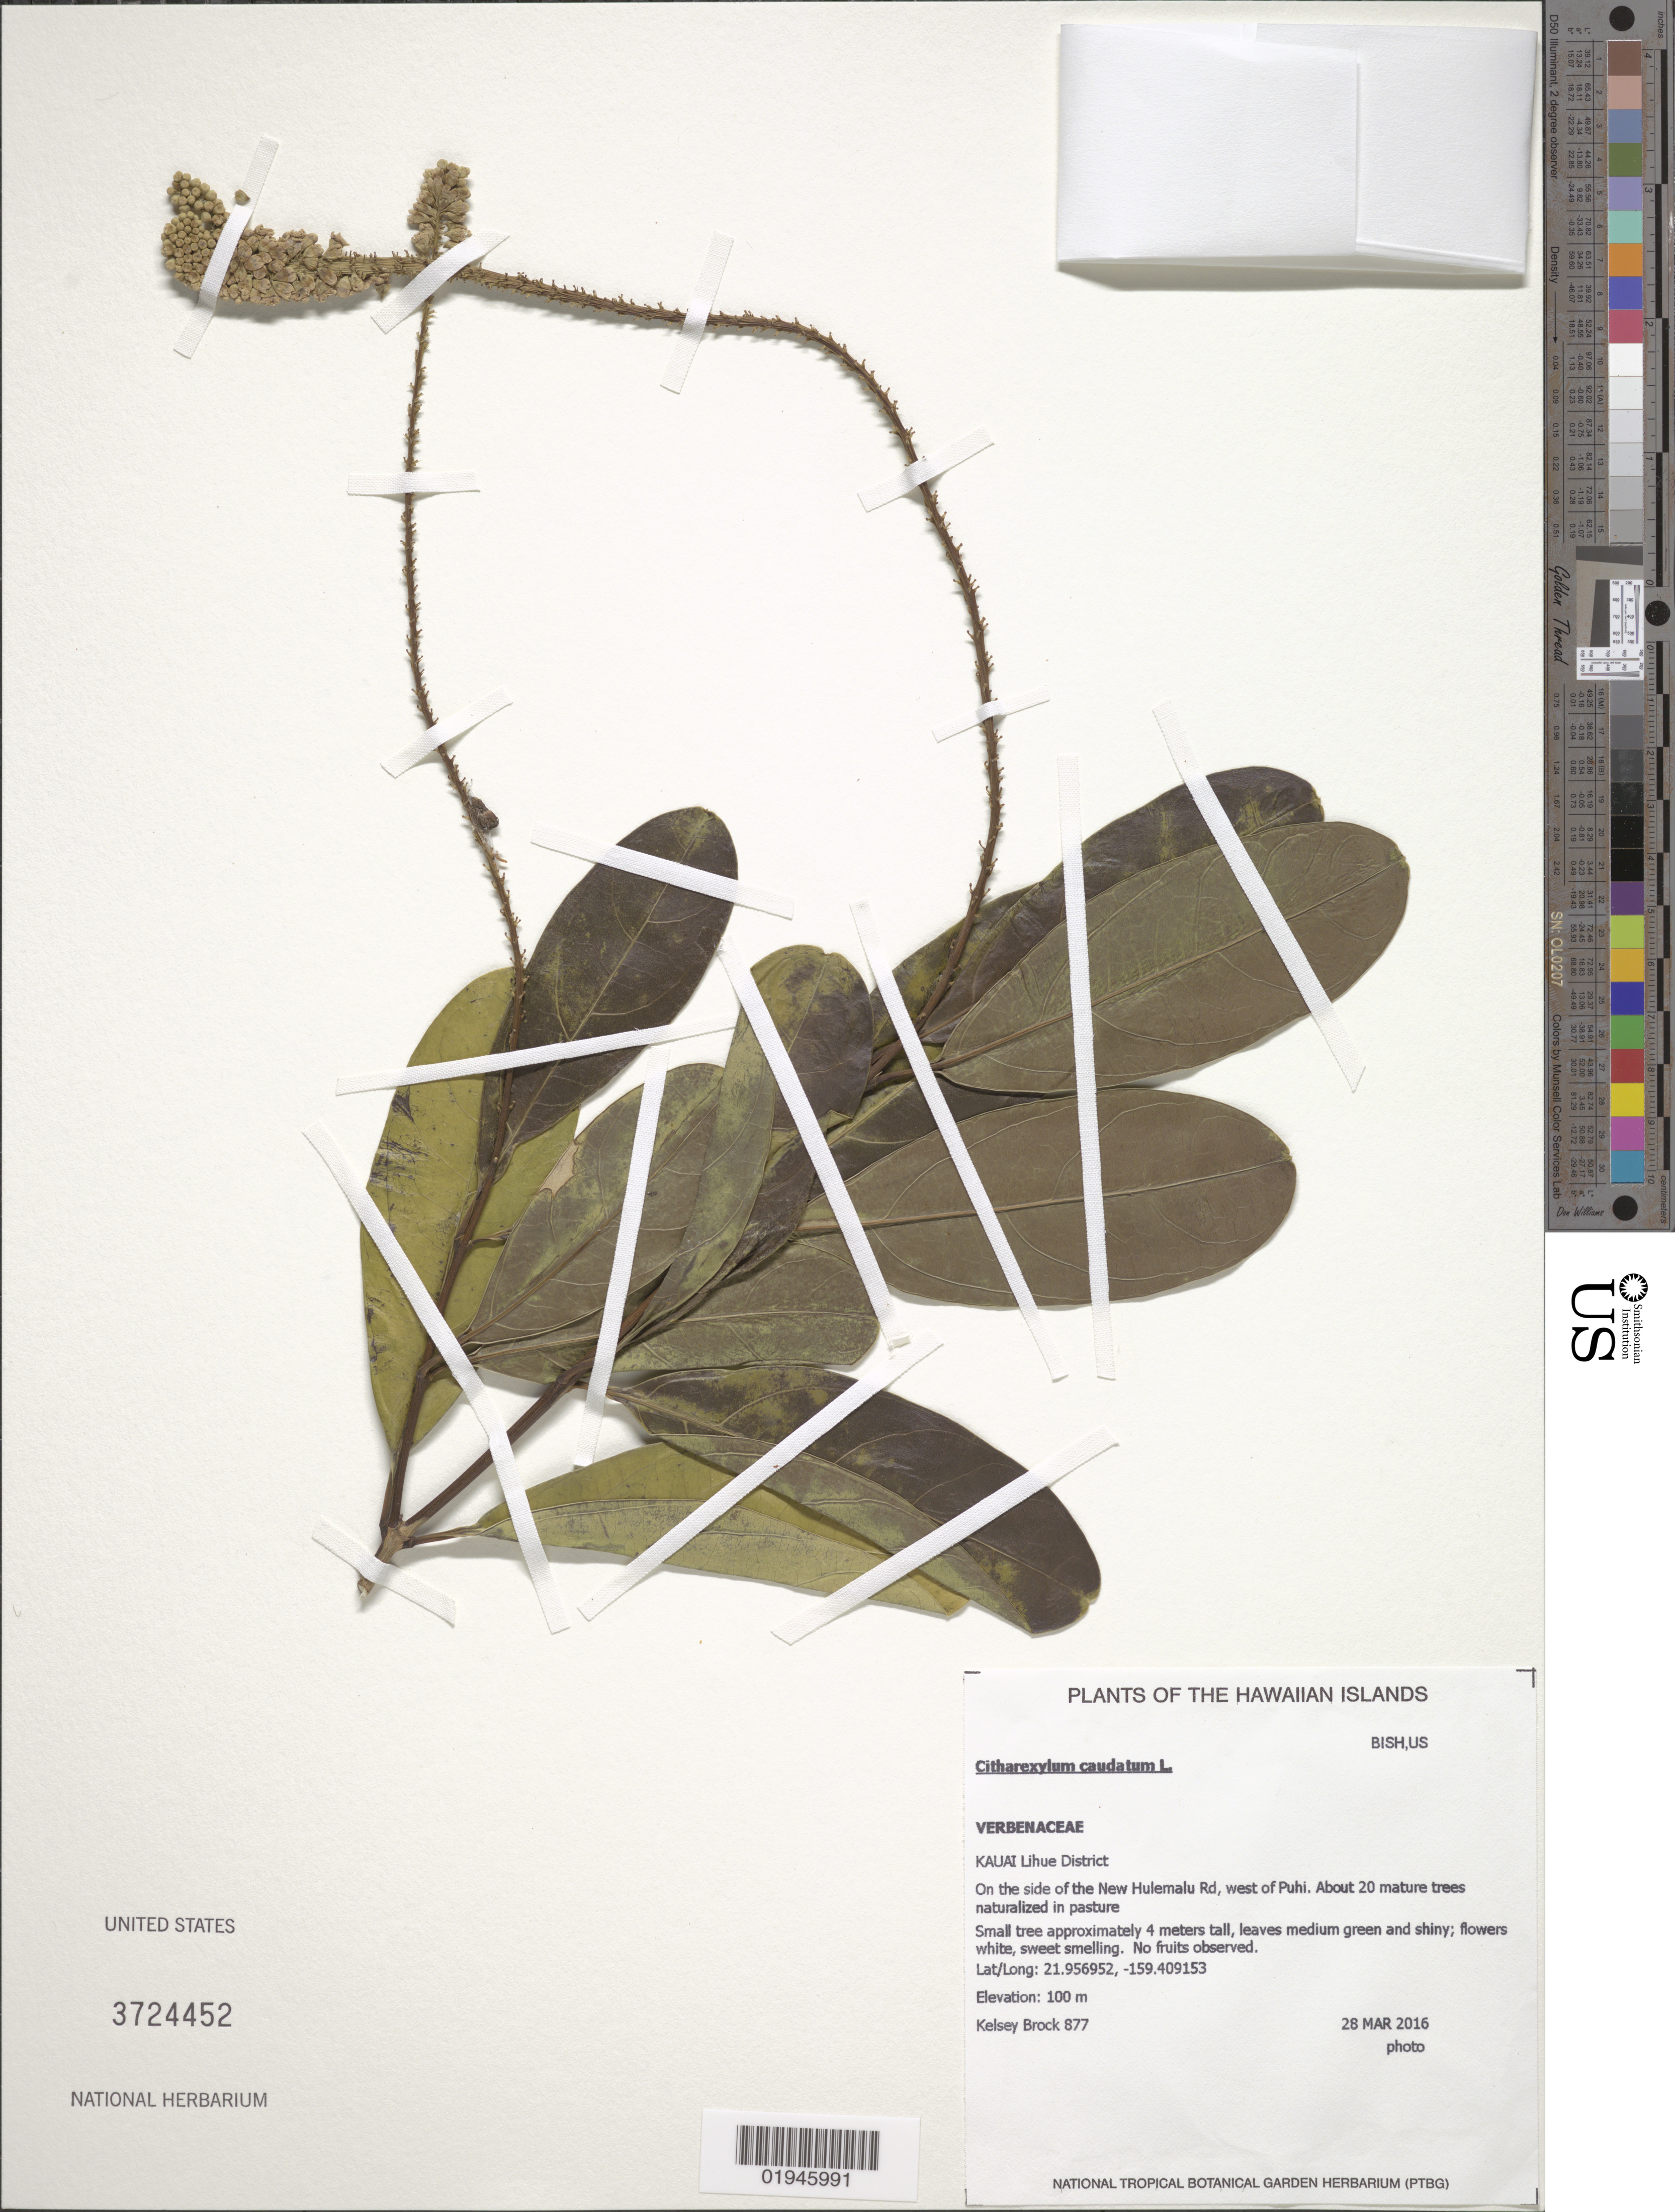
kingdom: Plantae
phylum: Tracheophyta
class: Magnoliopsida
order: Lamiales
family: Verbenaceae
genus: Citharexylum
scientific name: Citharexylum caudatum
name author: L.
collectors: K. Brock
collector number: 877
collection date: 2016-03-28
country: United States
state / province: Hawaii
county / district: Kauai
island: Kaua'i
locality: Lihue district, on the side of the New Hulemalu Rd. west of Puhi.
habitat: Pasture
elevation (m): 100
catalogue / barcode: US 3724452